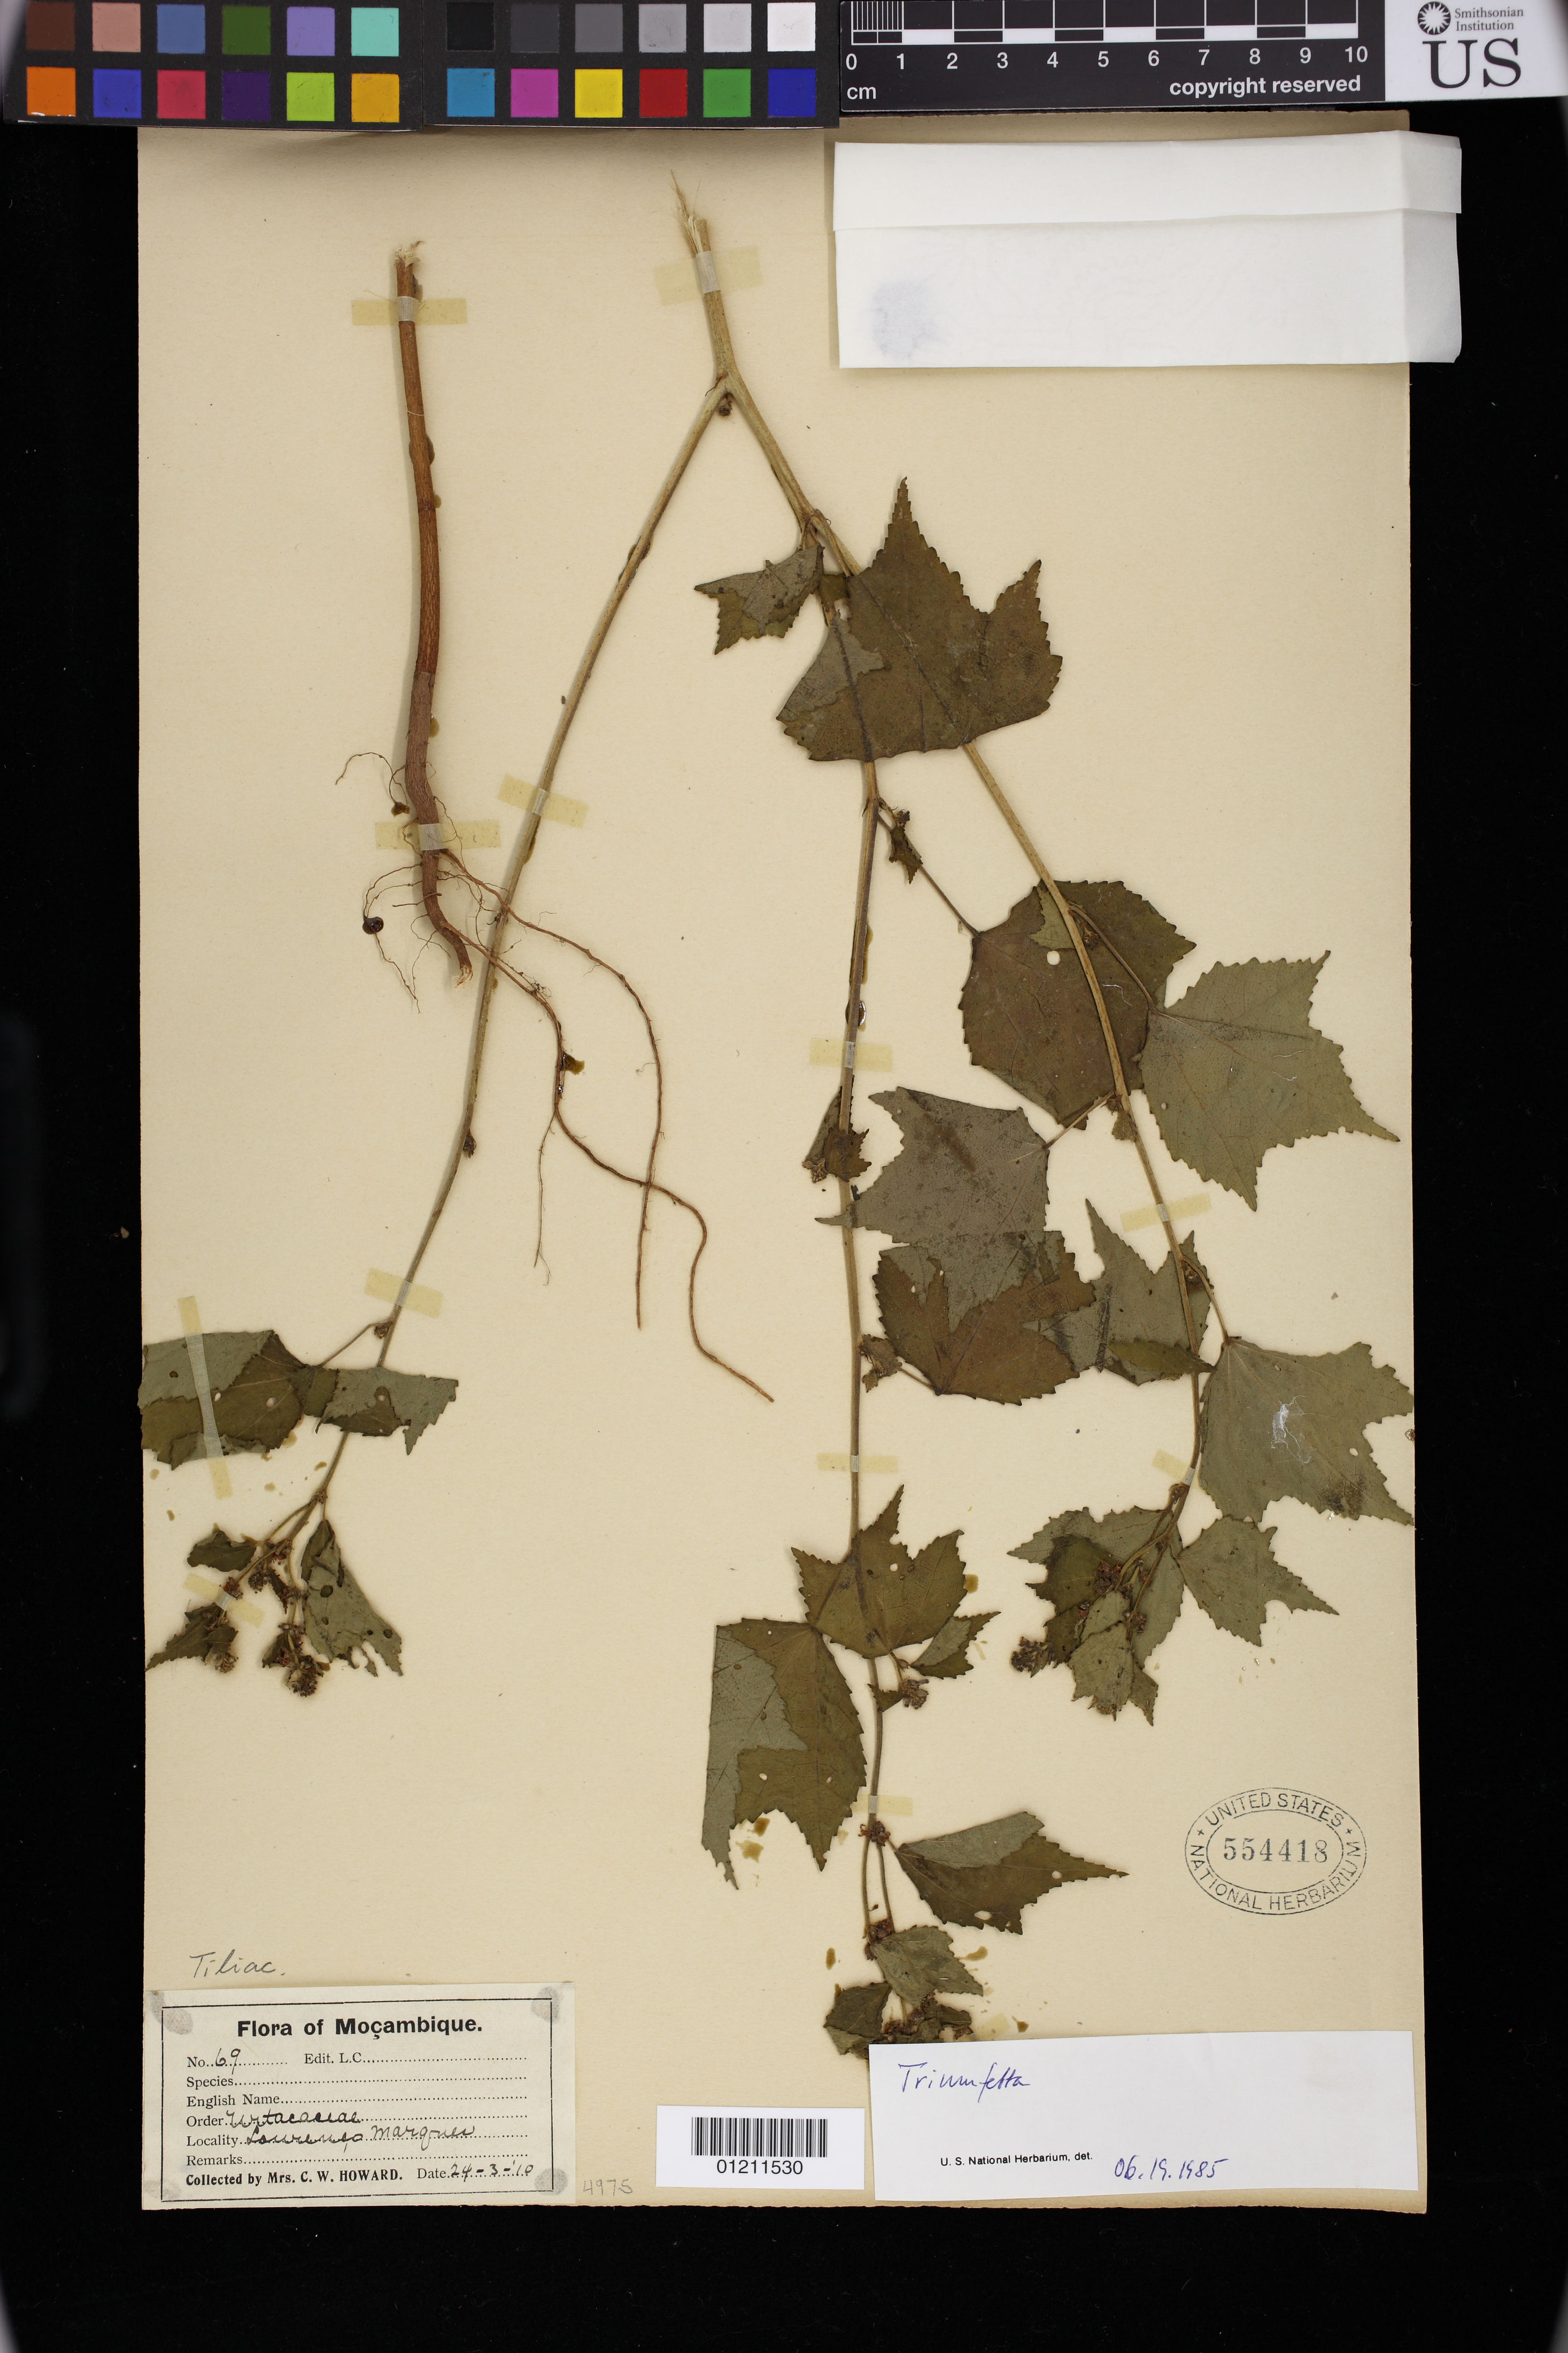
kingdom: Plantae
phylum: Tracheophyta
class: Magnoliopsida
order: Malvales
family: Malvaceae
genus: Triumfetta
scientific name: Triumfetta pentandra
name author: A. Rich.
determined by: Dorr, Laurence J., Curator (BOT), Smithsonian Institution - National Museum of Natural History (UNITED STATES)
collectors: C. W. Howard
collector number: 69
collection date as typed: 24 Mar 1910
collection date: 1910-03-24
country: Mozambique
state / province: Maputo City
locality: Lourenço Marques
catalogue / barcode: US 554418